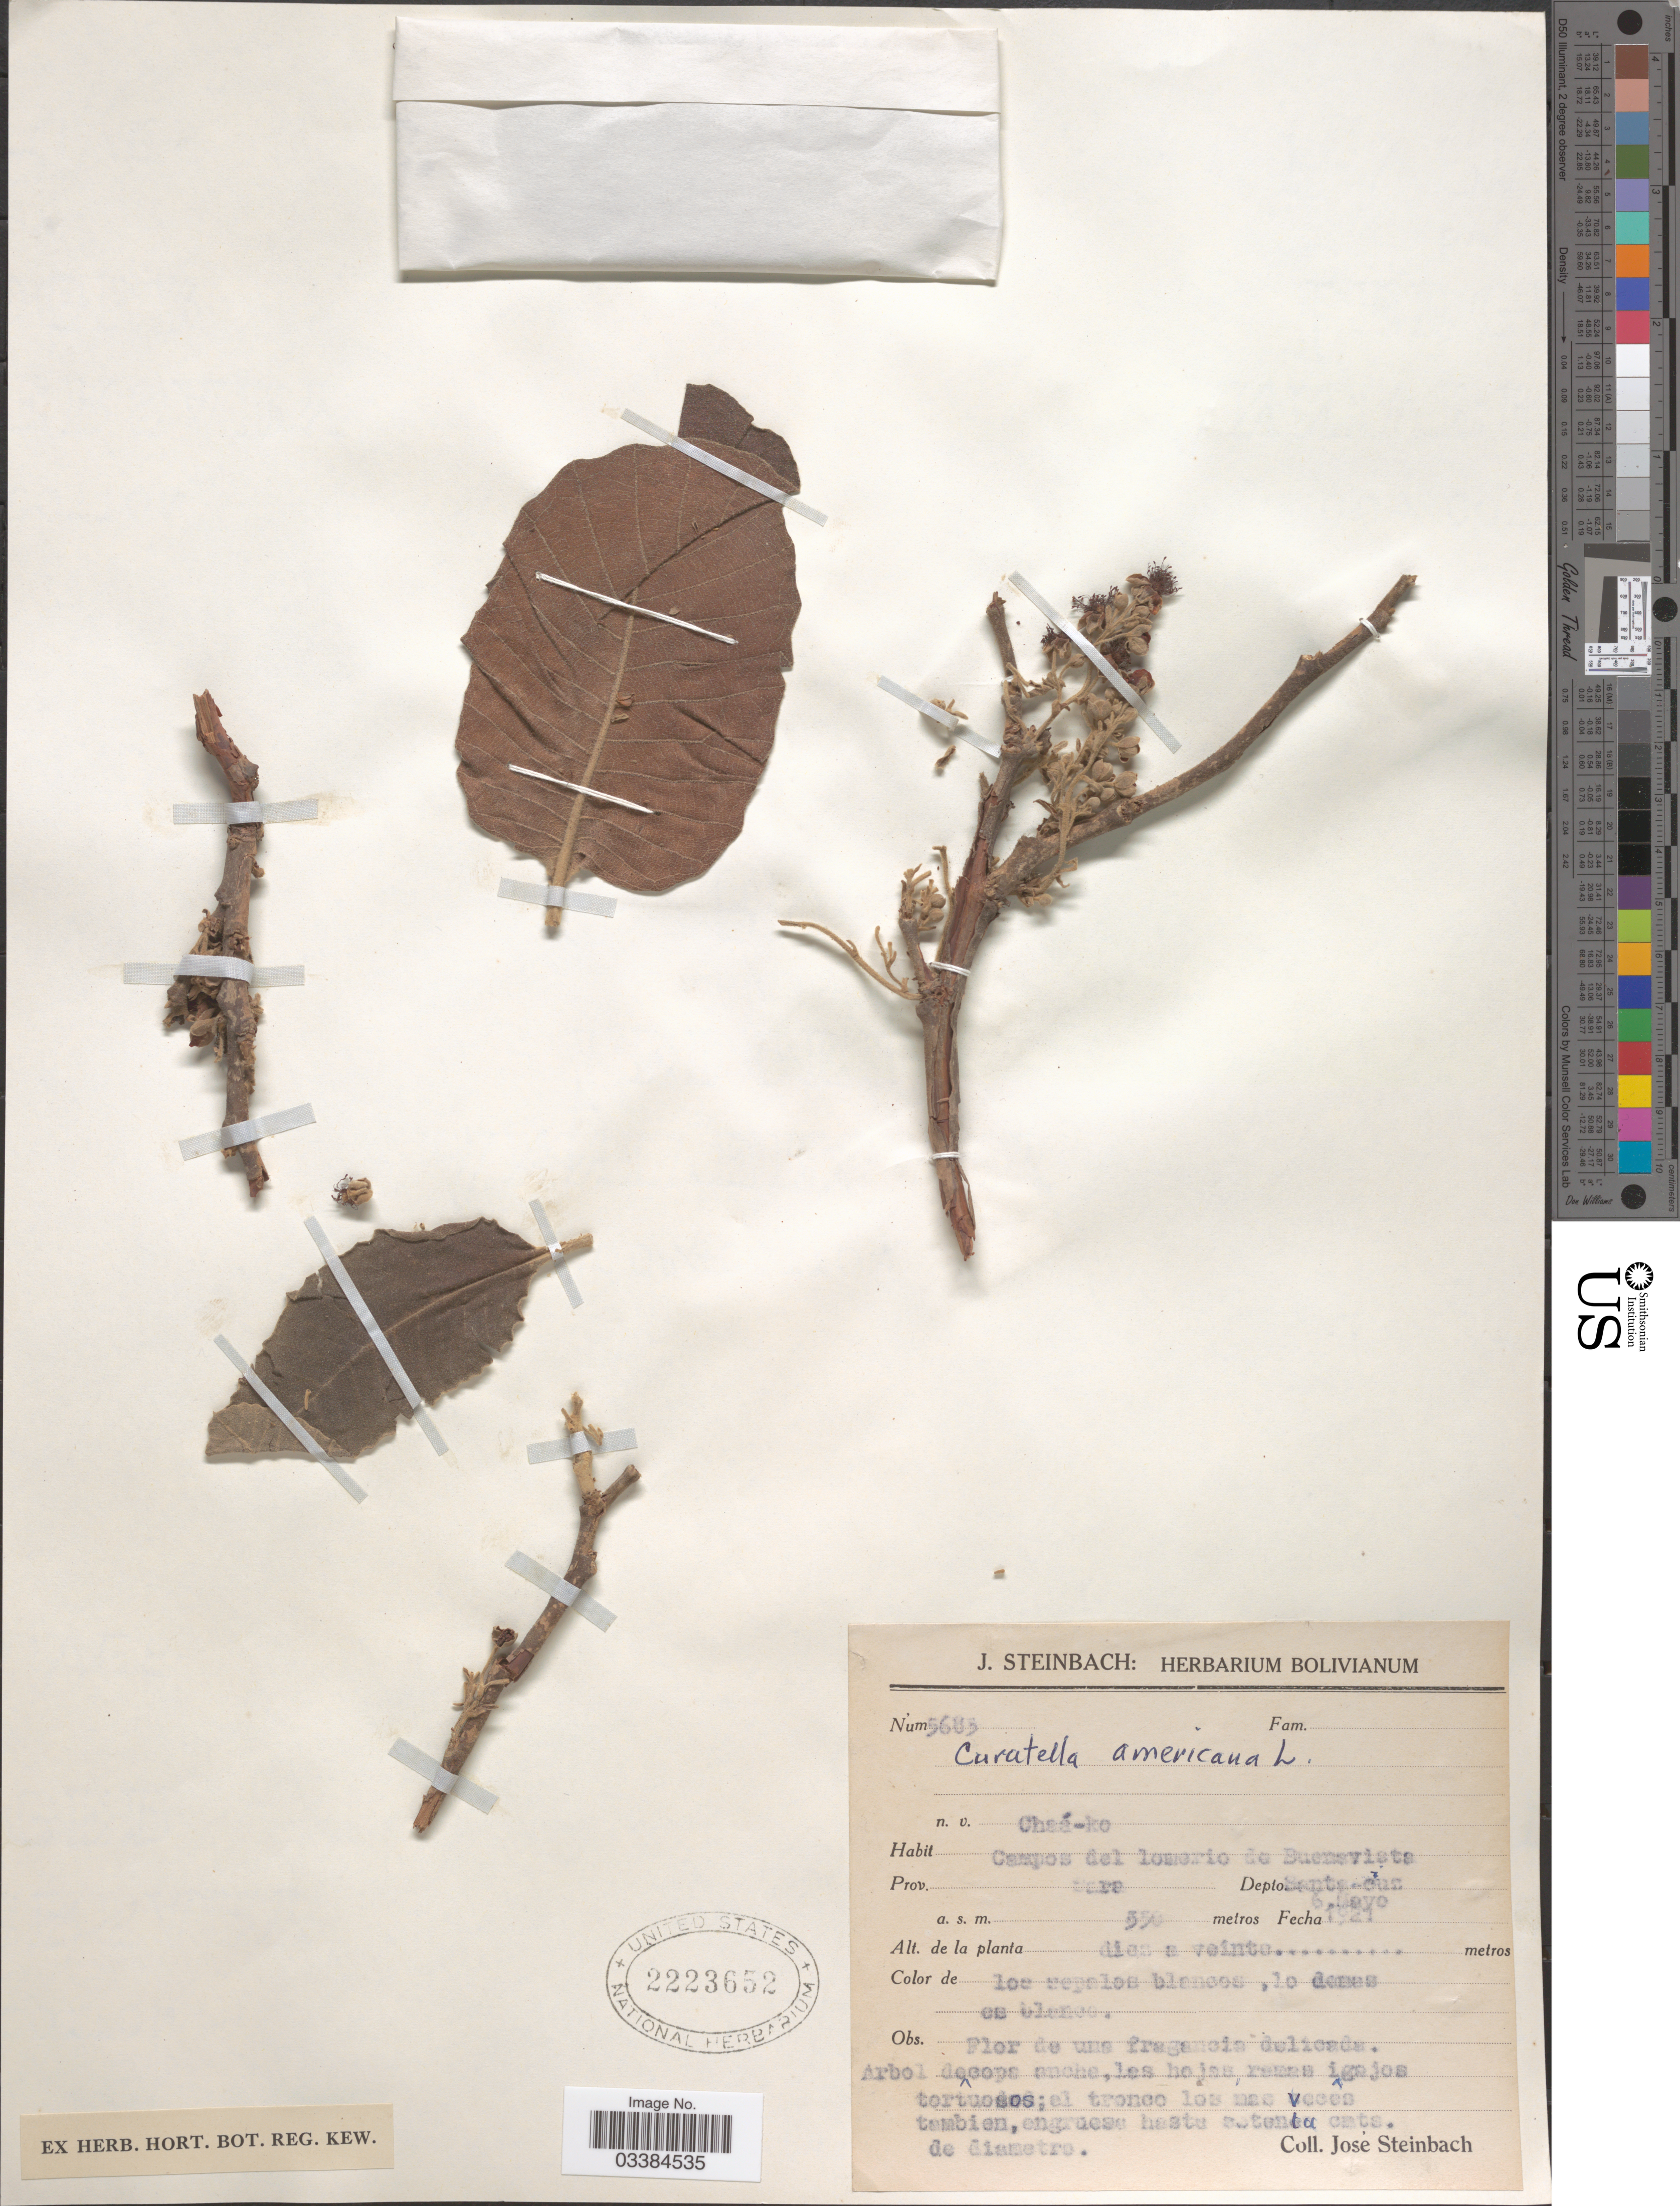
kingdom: Plantae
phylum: Tracheophyta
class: Magnoliopsida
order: Dilleniales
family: Dilleniaceae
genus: Curatella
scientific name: Curatella americana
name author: L.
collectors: J. Steinbach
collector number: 5685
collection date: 1921-05-06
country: Bolivia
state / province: Santa Cruz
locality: Campos del lomerio de Buenavista. Prov. Sara. Depto. Santa Cruz.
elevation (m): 550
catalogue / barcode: US 2223652